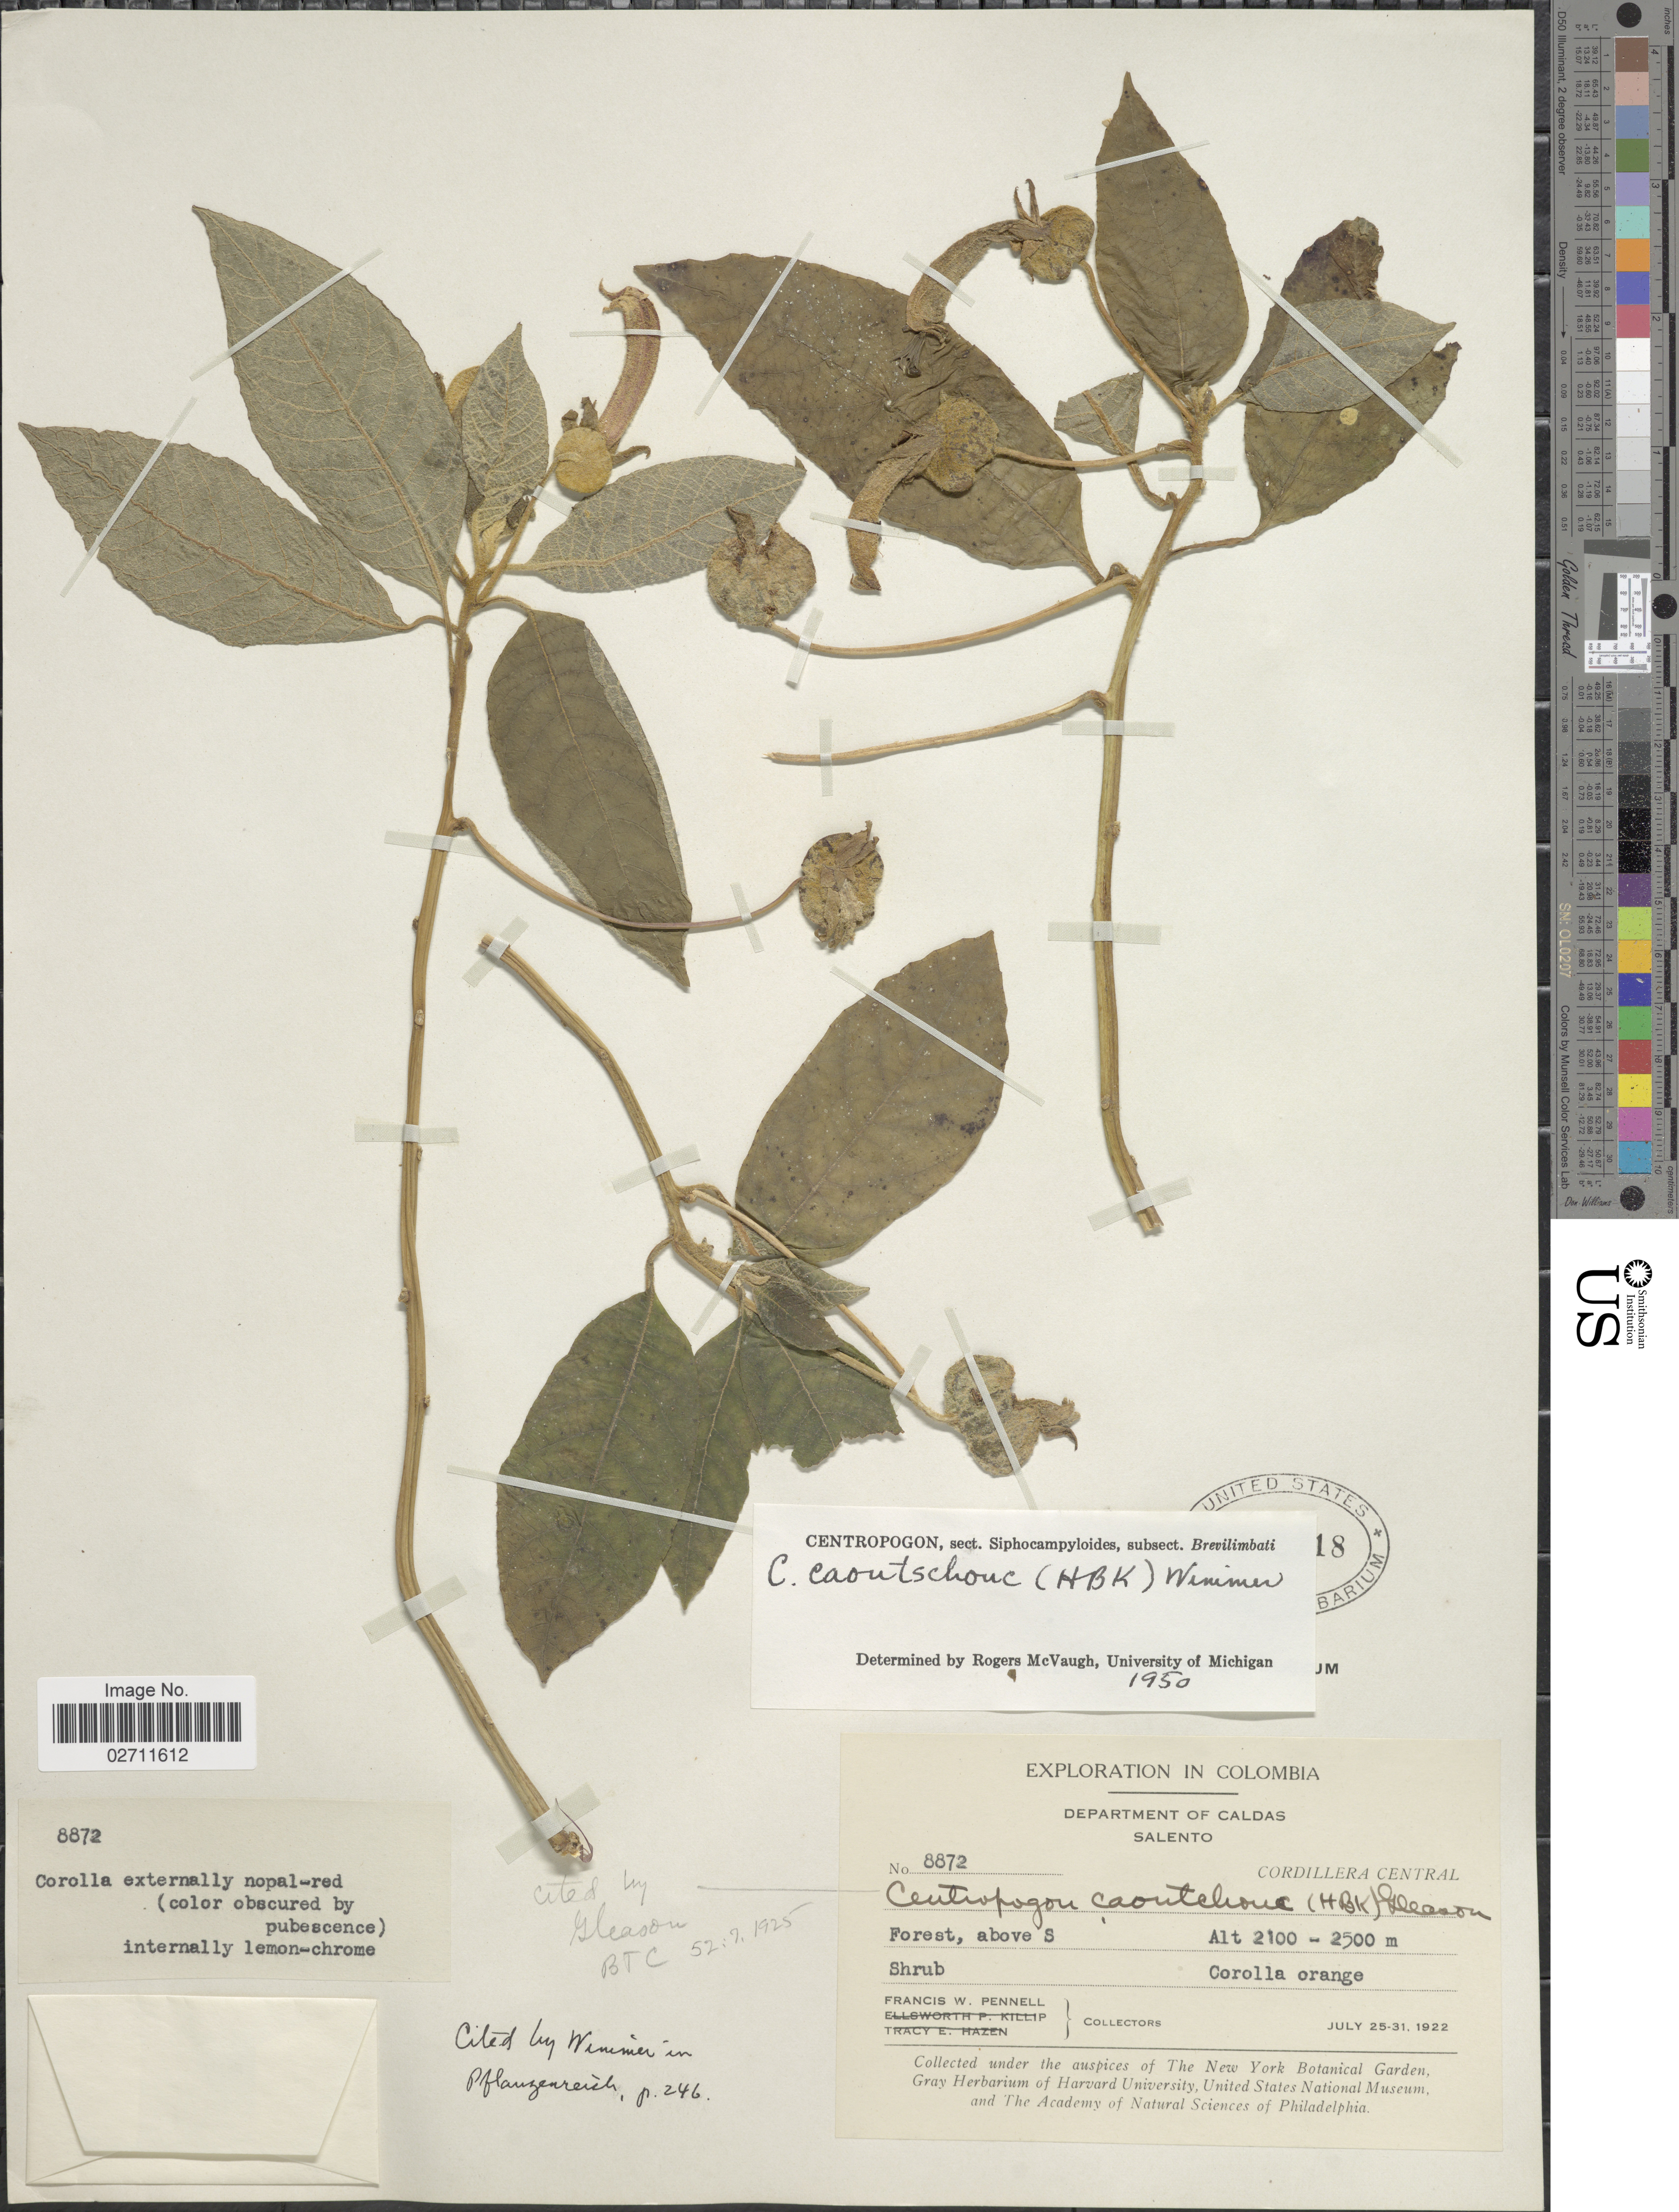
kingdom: Plantae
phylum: Tracheophyta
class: Magnoliopsida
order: Asterales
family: Campanulaceae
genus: Centropogon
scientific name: Centropogon caoutchouc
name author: (Kunth) Gleason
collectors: F. W. Pennell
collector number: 8872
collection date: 1922-07-25/1922-07-31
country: Colombia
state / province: Caldas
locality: Salento. Cordillera Central. Forest above S.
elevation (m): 2100